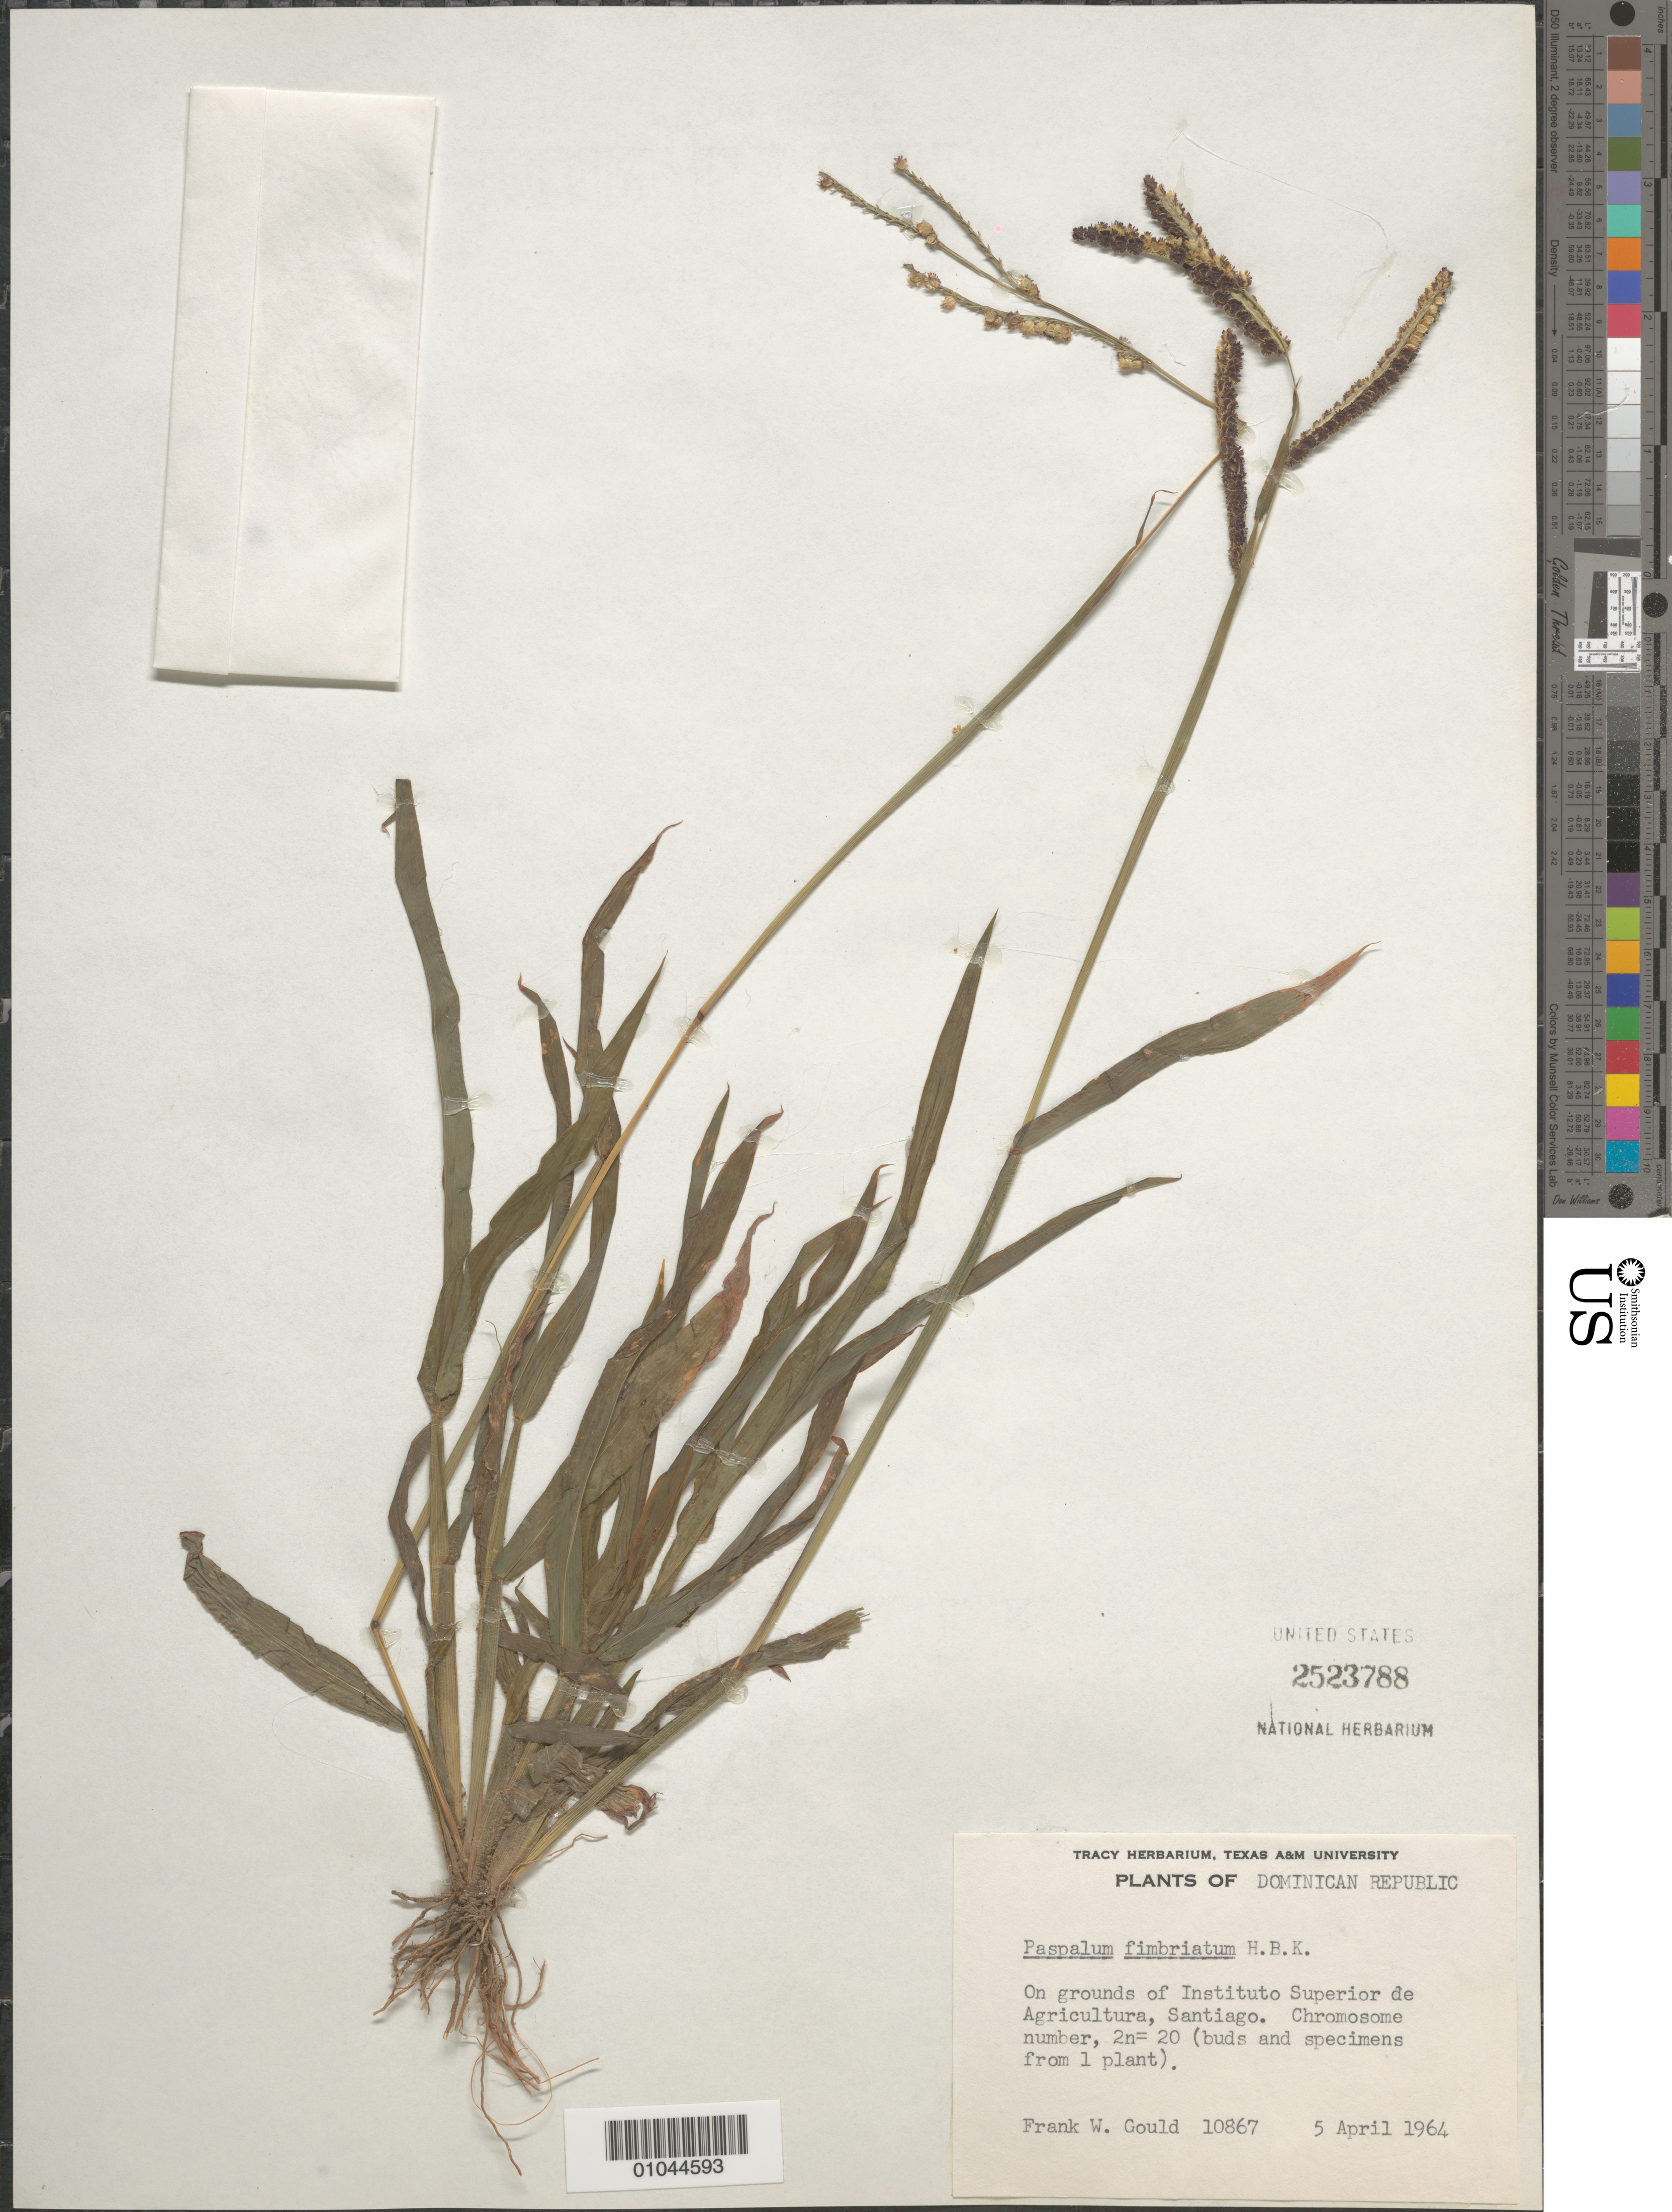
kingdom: Plantae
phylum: Tracheophyta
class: Liliopsida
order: Poales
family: Poaceae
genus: Paspalum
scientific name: Paspalum fimbriatum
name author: Kunth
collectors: F. W. Gould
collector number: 10867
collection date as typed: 05 Apr 1964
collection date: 1964-04-05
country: Dominican Republic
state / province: Santiago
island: Hispaniola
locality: On grounds of Instituto Superior de Agricultura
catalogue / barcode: US 2523788